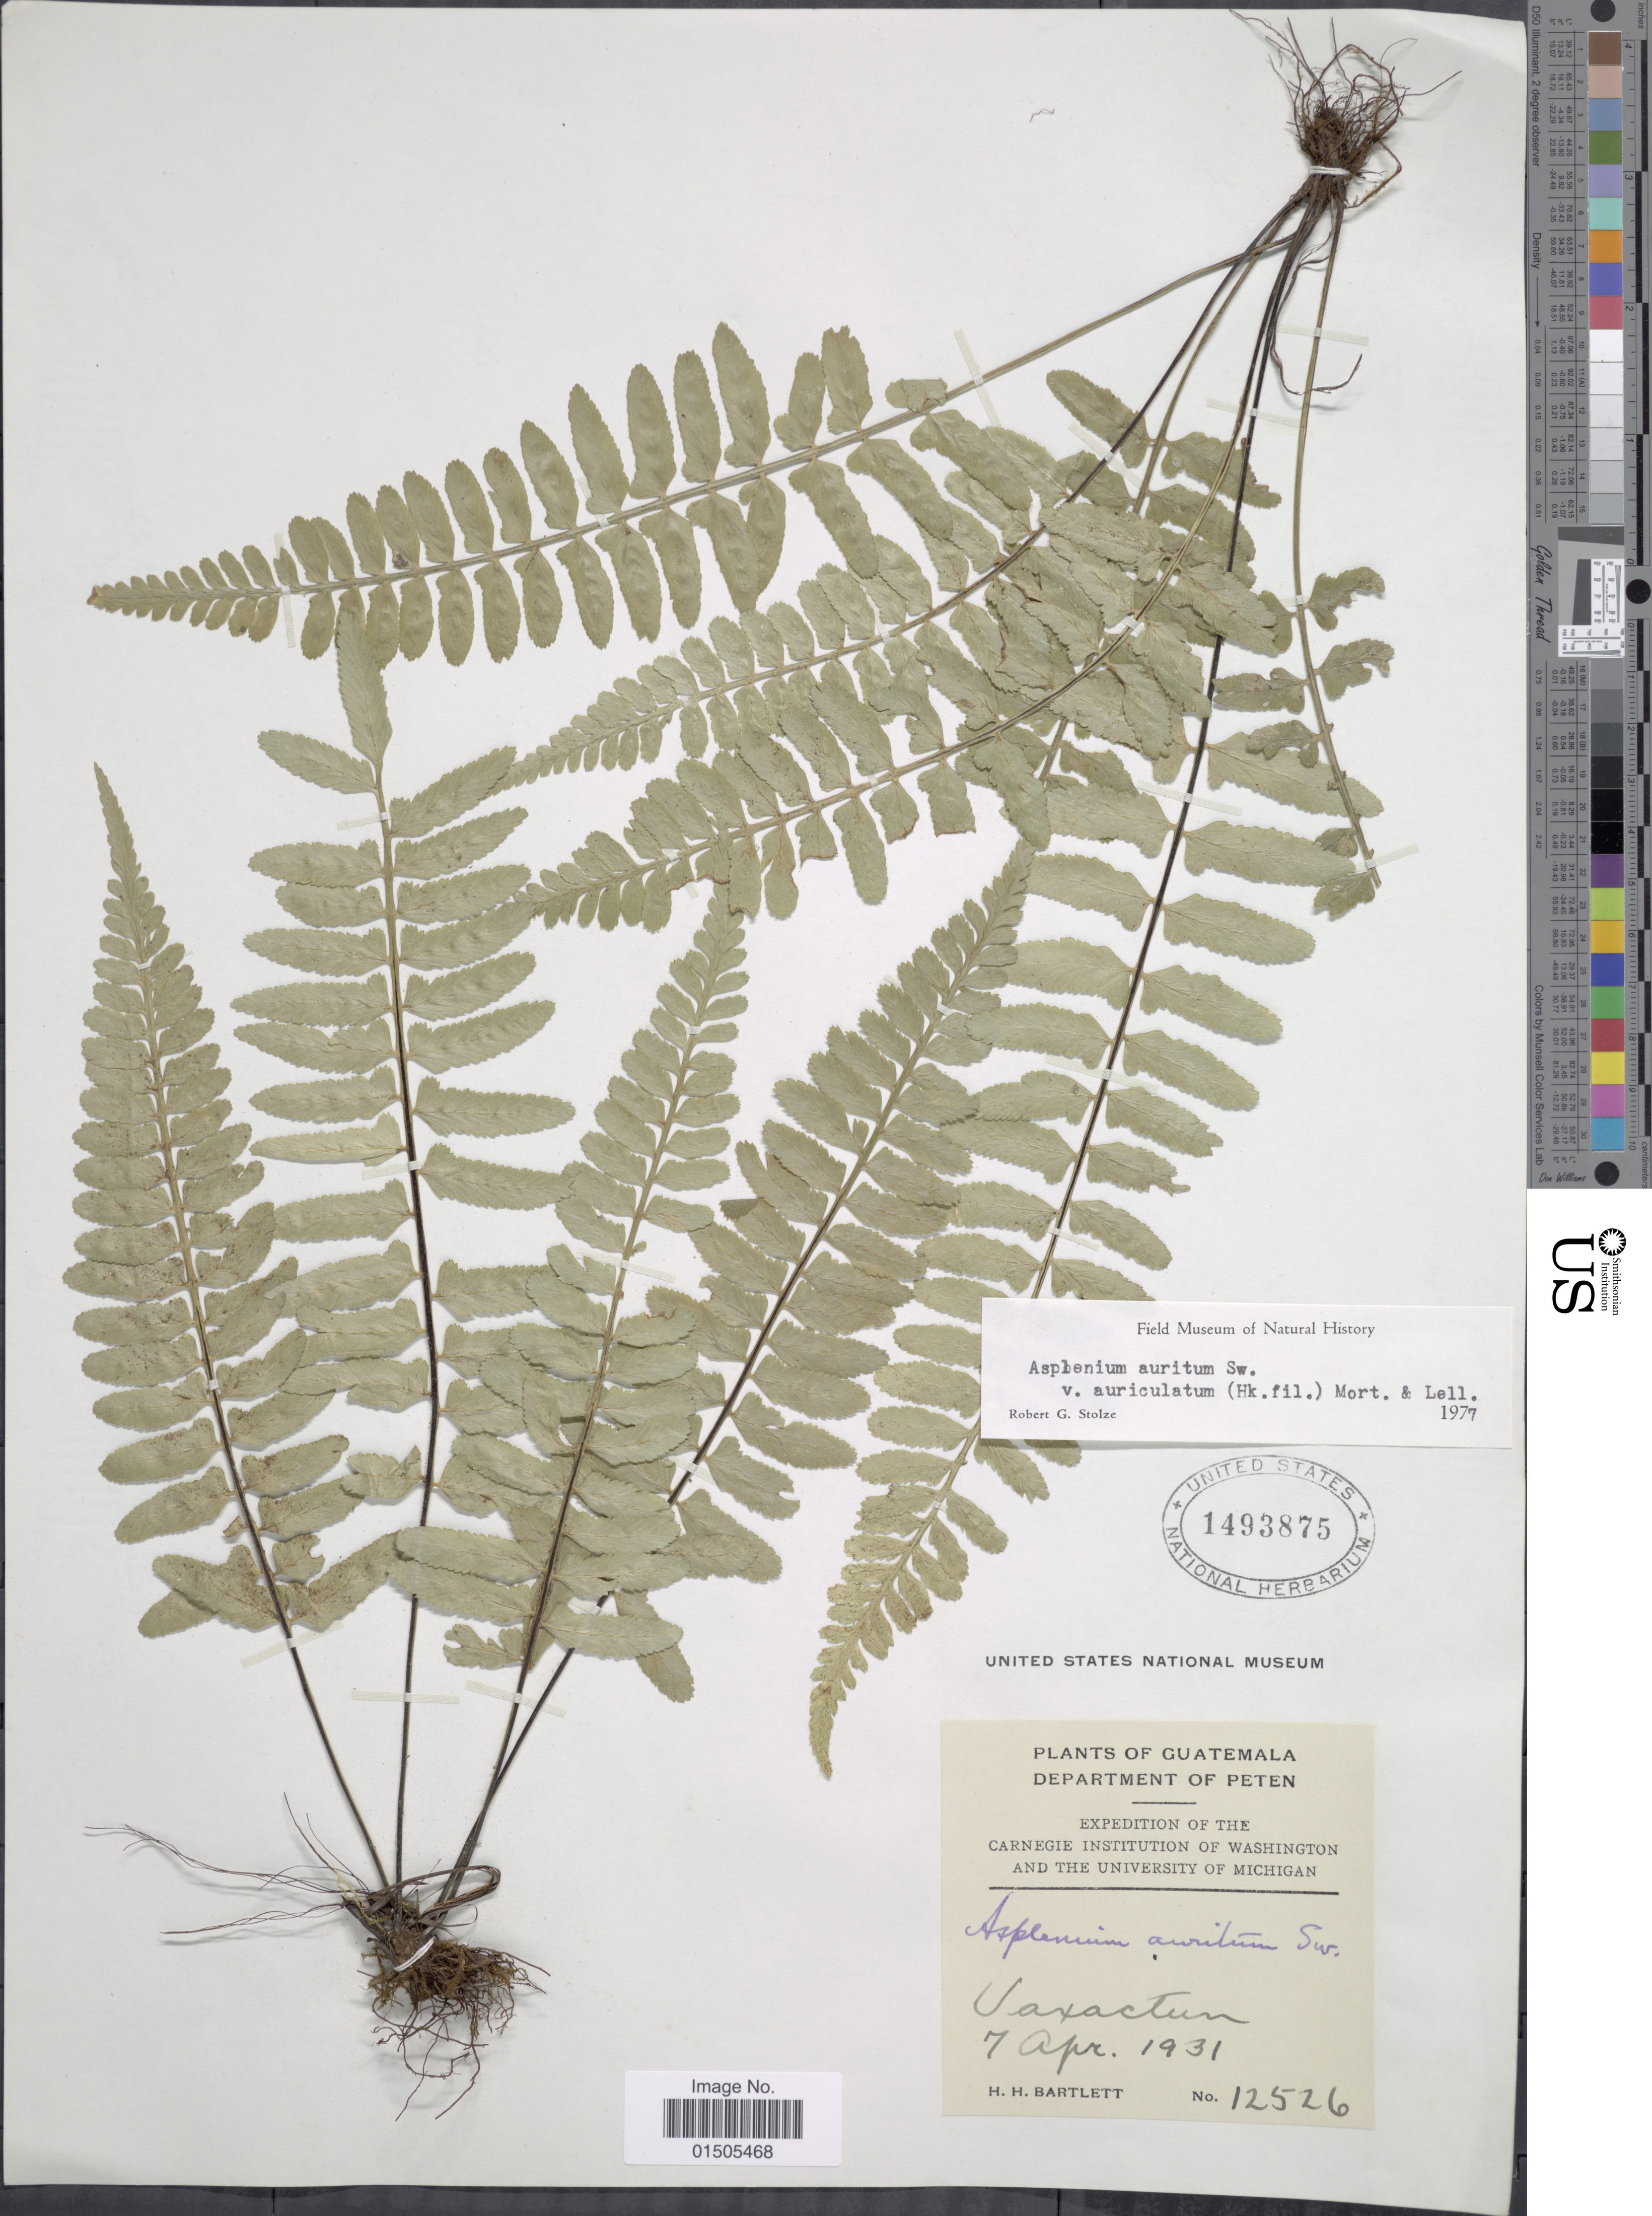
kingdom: Plantae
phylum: Tracheophyta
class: Polypodiopsida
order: Polypodiales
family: Aspleniaceae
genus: Asplenium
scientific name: Asplenium auritum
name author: Sw.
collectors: H. H. Bartlett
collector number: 12526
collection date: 1931-04-07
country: Guatemala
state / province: El Petén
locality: Uaxactun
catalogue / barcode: US 1493875